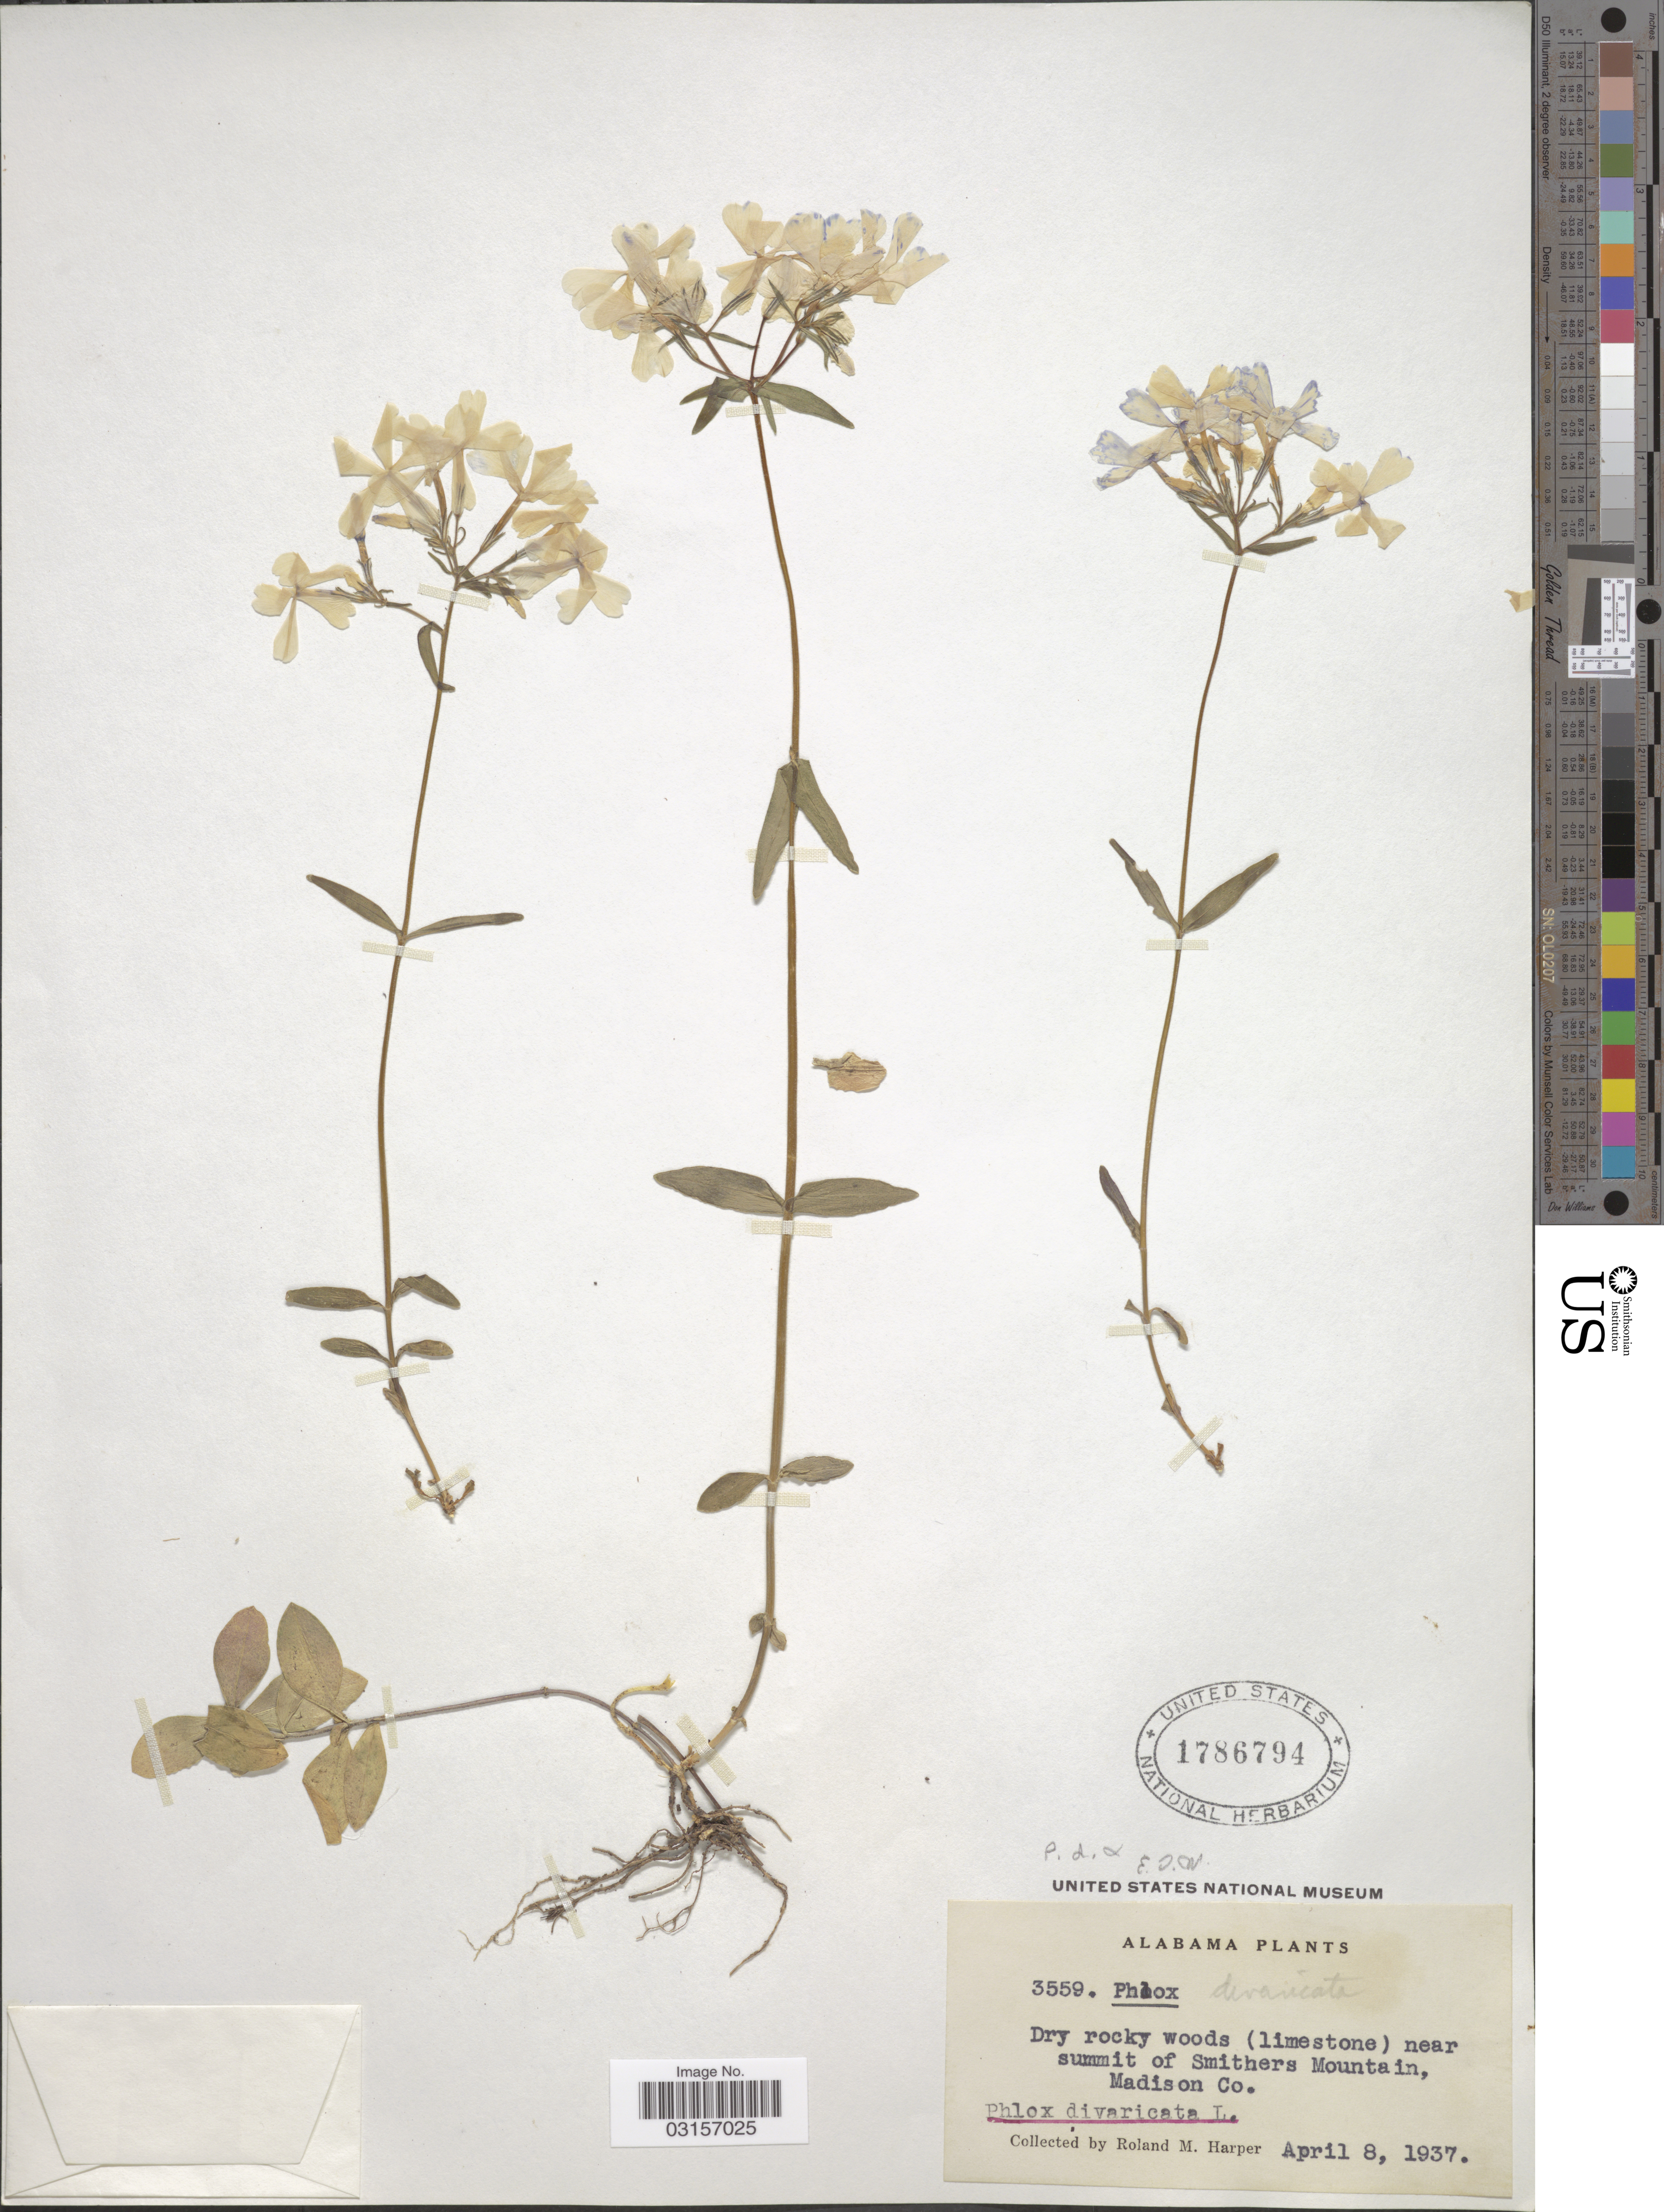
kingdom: Plantae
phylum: Tracheophyta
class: Magnoliopsida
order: Ericales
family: Polemoniaceae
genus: Phlox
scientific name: Phlox divaricata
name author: L.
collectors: R. M. Harper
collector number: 3559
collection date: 1937-04-08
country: United States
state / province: Alabama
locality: Dry rocky woods (limestone) near summit of Smithers Mountain, Madison Co.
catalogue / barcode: US 1786794